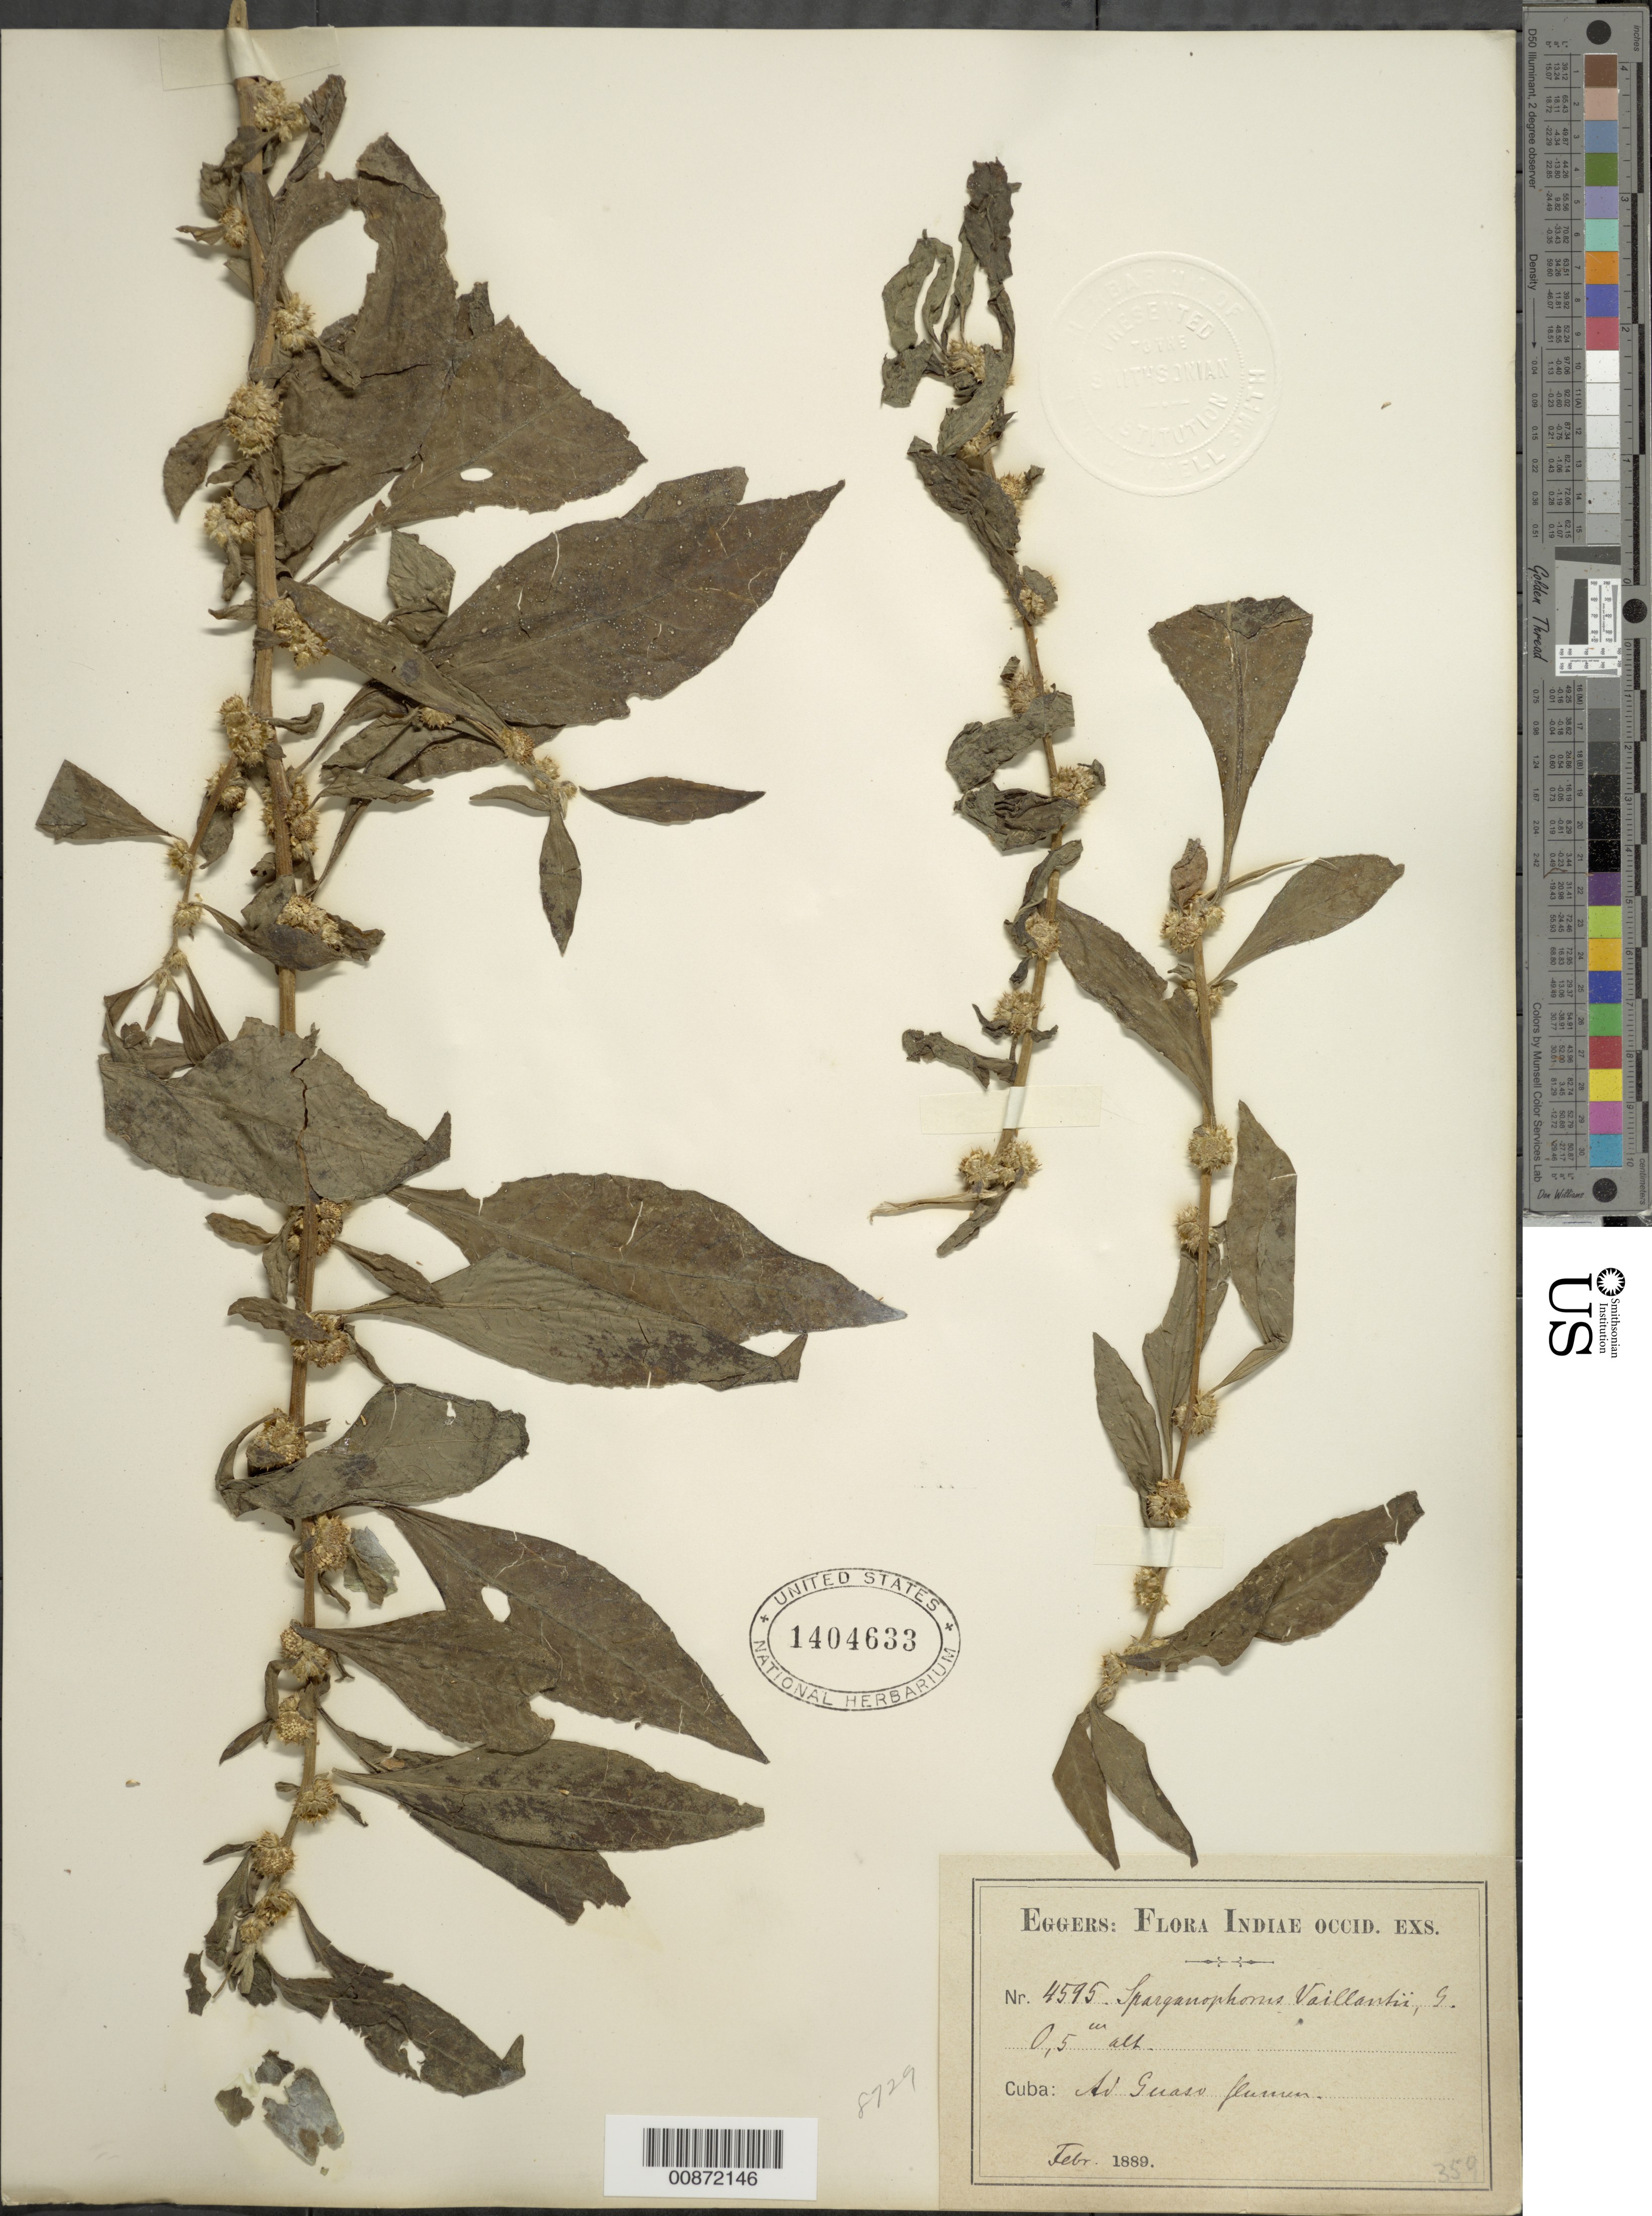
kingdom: Plantae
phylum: Tracheophyta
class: Magnoliopsida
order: Asterales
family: Asteraceae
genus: Struchium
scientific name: Struchium sparganophorum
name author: (L.) Kuntze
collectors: H. F. A. von Eggers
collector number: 4595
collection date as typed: Feb 1889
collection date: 1889-02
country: Cuba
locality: Ad Guaso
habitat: Flumen (sp?)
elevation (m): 0.5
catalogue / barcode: US 1404633